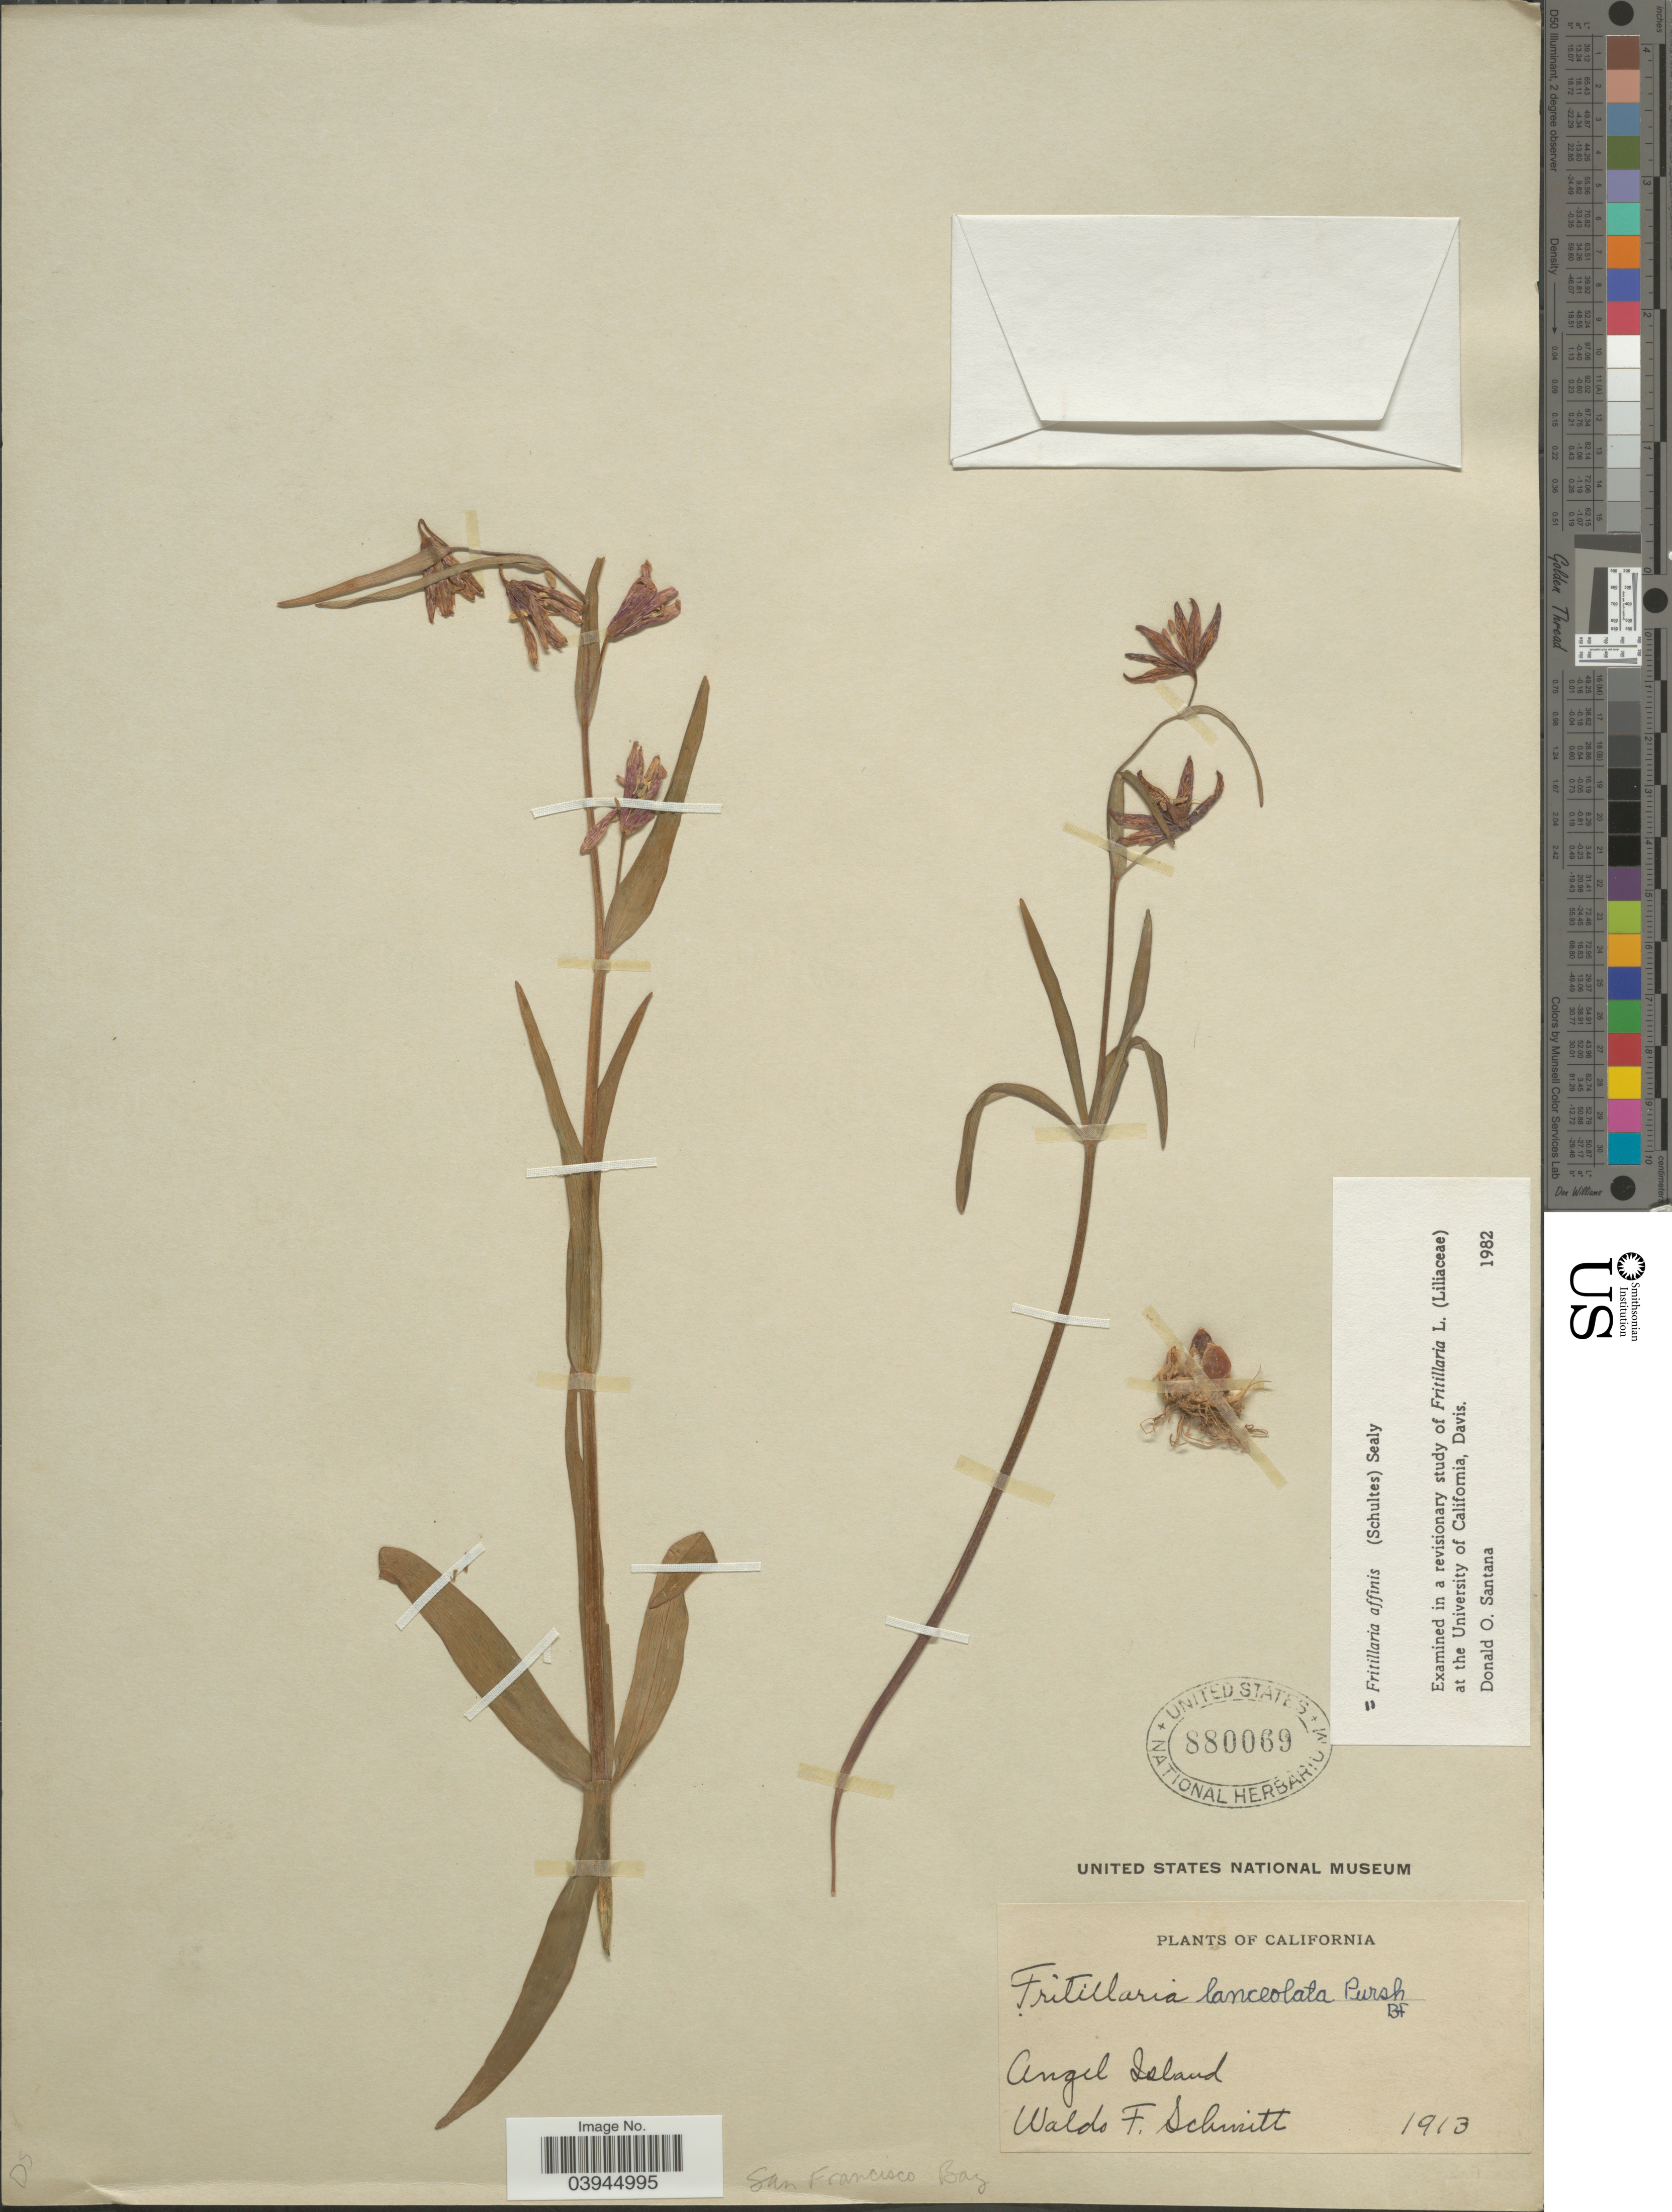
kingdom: Plantae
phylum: Tracheophyta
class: Liliopsida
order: Liliales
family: Liliaceae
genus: Fritillaria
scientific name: Fritillaria affinis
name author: (Schult. & Schult. f.) Sealy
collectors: W. F. Schmitt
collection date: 1913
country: United States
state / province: California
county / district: San Francisco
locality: Angel Island. San Francisco Bay.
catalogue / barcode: US 880069